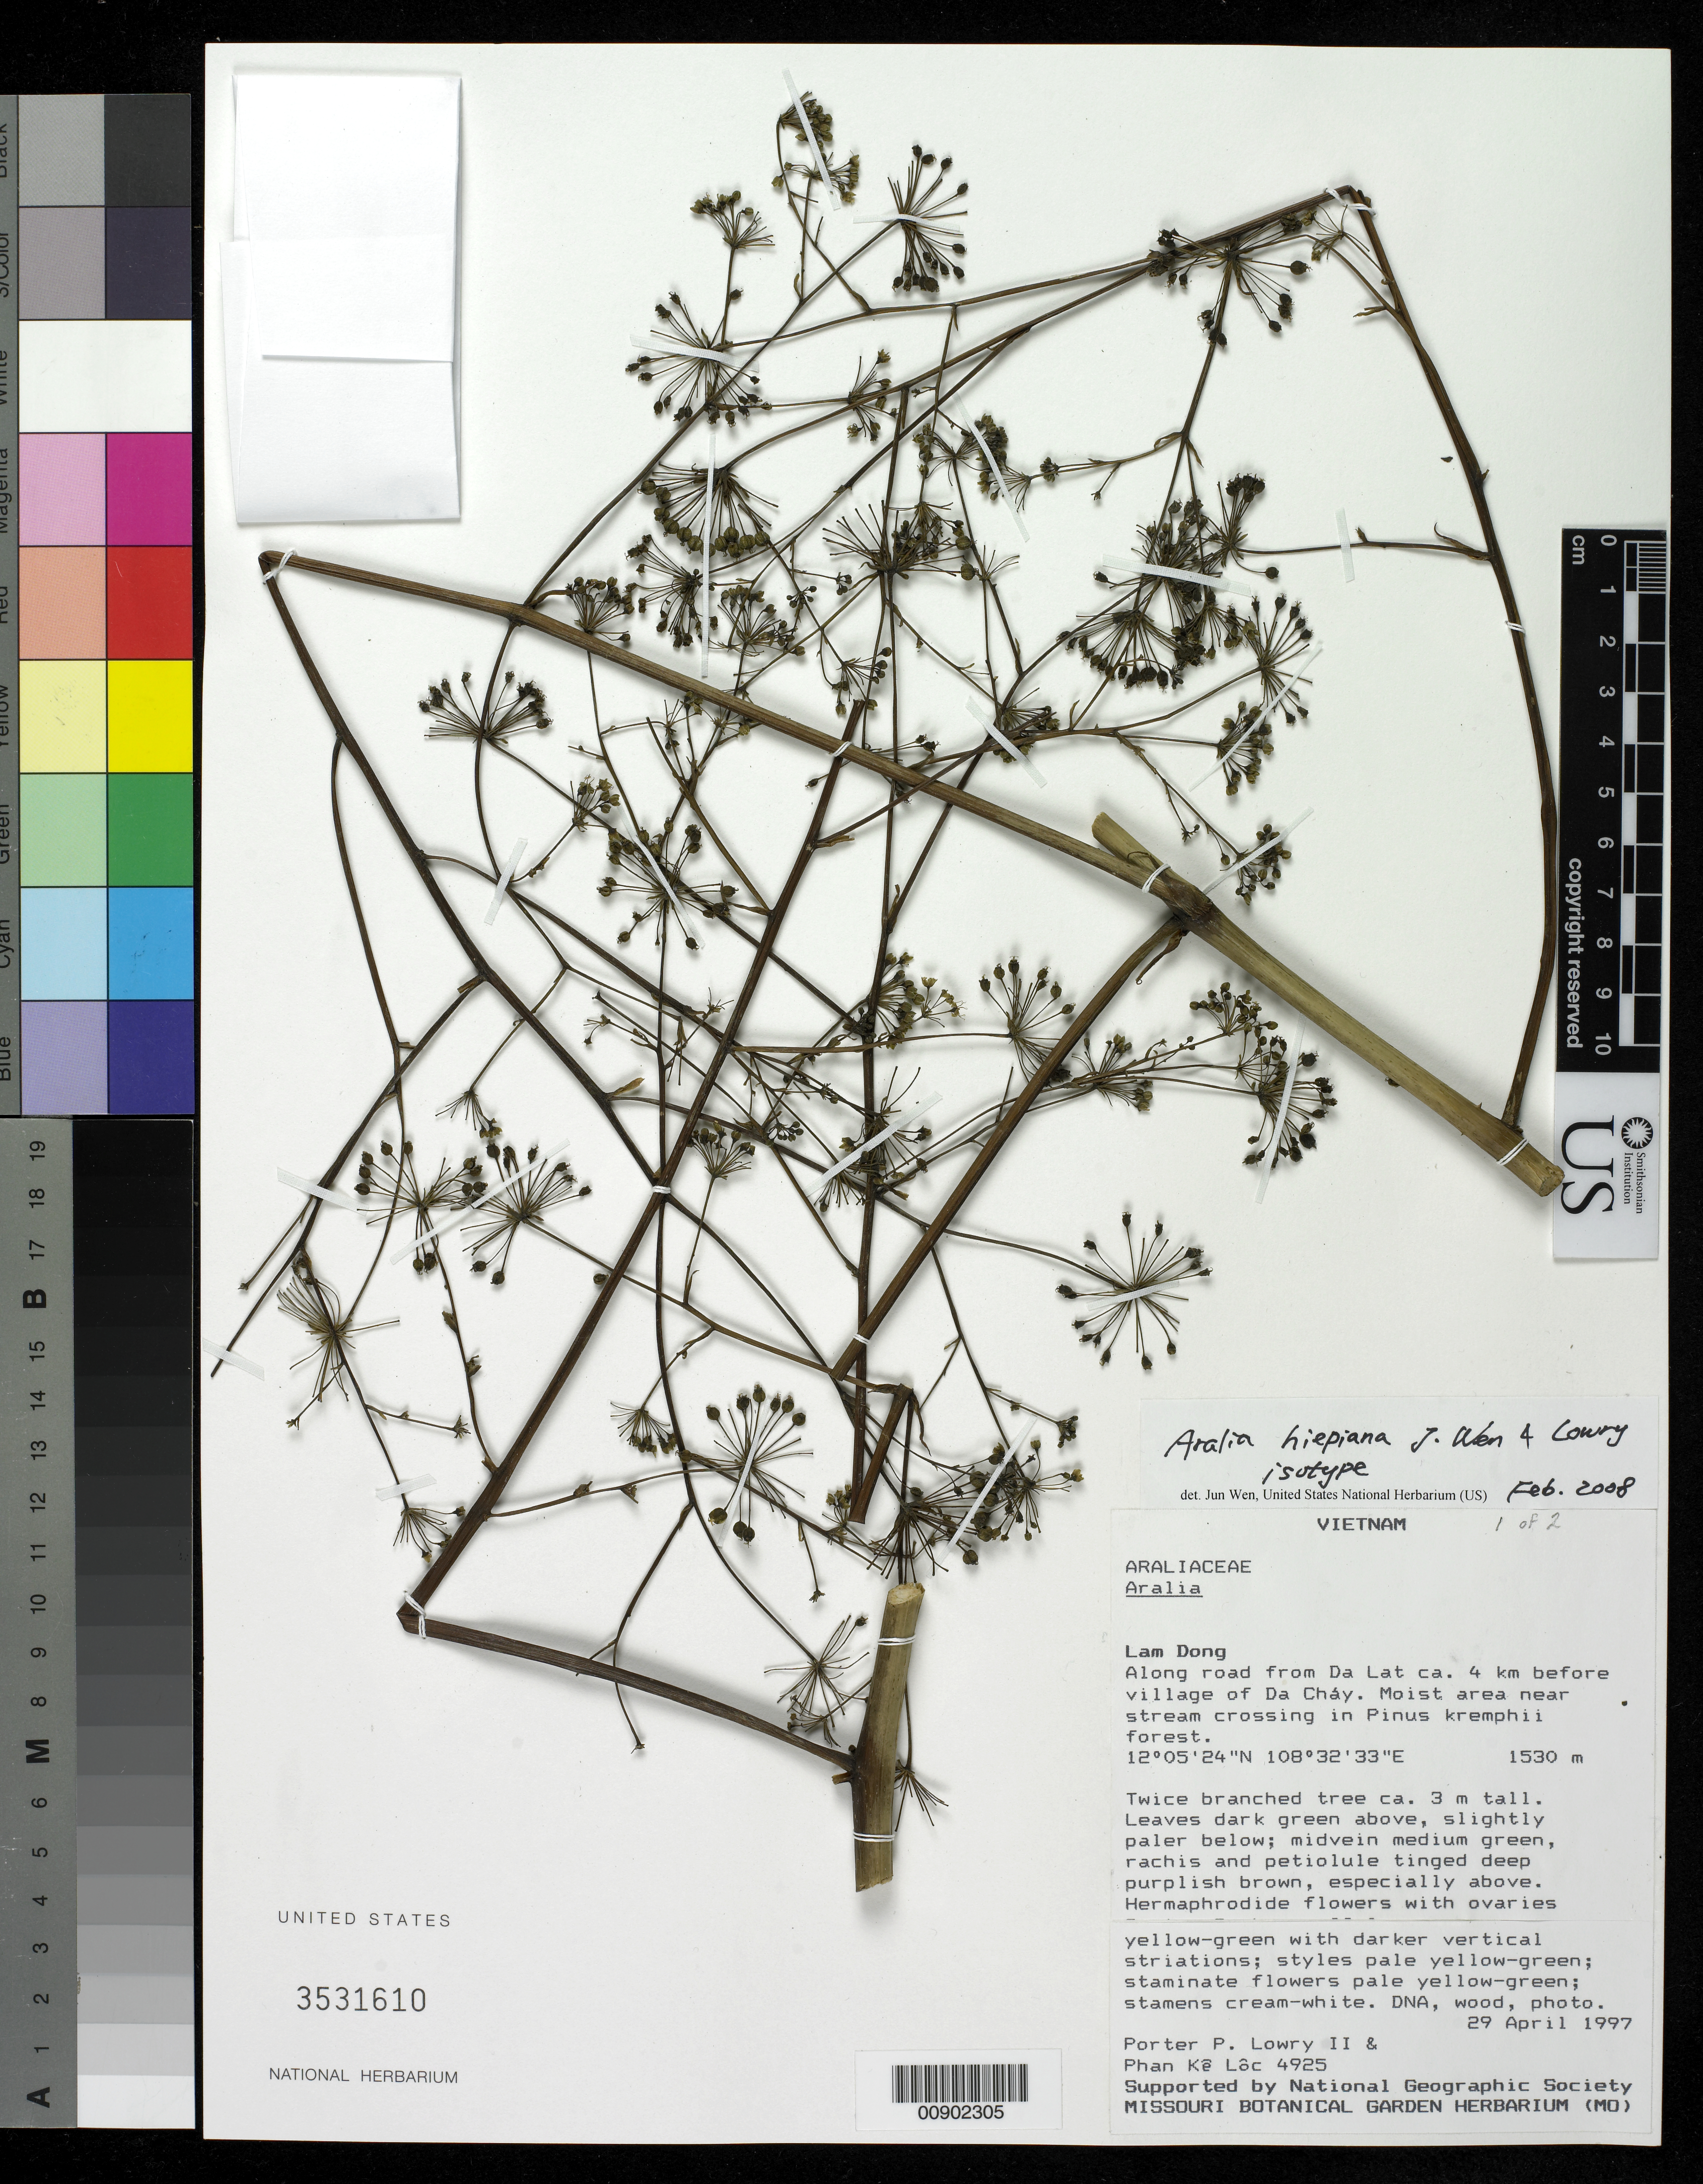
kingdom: Plantae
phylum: Tracheophyta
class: Magnoliopsida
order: Apiales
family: Araliaceae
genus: Aralia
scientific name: Aralia hiepiana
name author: J. Wen & Lowry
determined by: Wen, Jun, (BOT), Smithsonian Institution - National Museum of Natural History (UNITED STATES)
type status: Isotype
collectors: P. P. Lowry & Phan Kê Lôc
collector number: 4925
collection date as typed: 29 Apr 1997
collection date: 1997-04-29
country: Vietnam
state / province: Lam Dong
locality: Along road from Da Lat ca. 4 km before village of Da Chay.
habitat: Moist area near stream crossing in Pinus kremphii forest.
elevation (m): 1530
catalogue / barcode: US 3531610